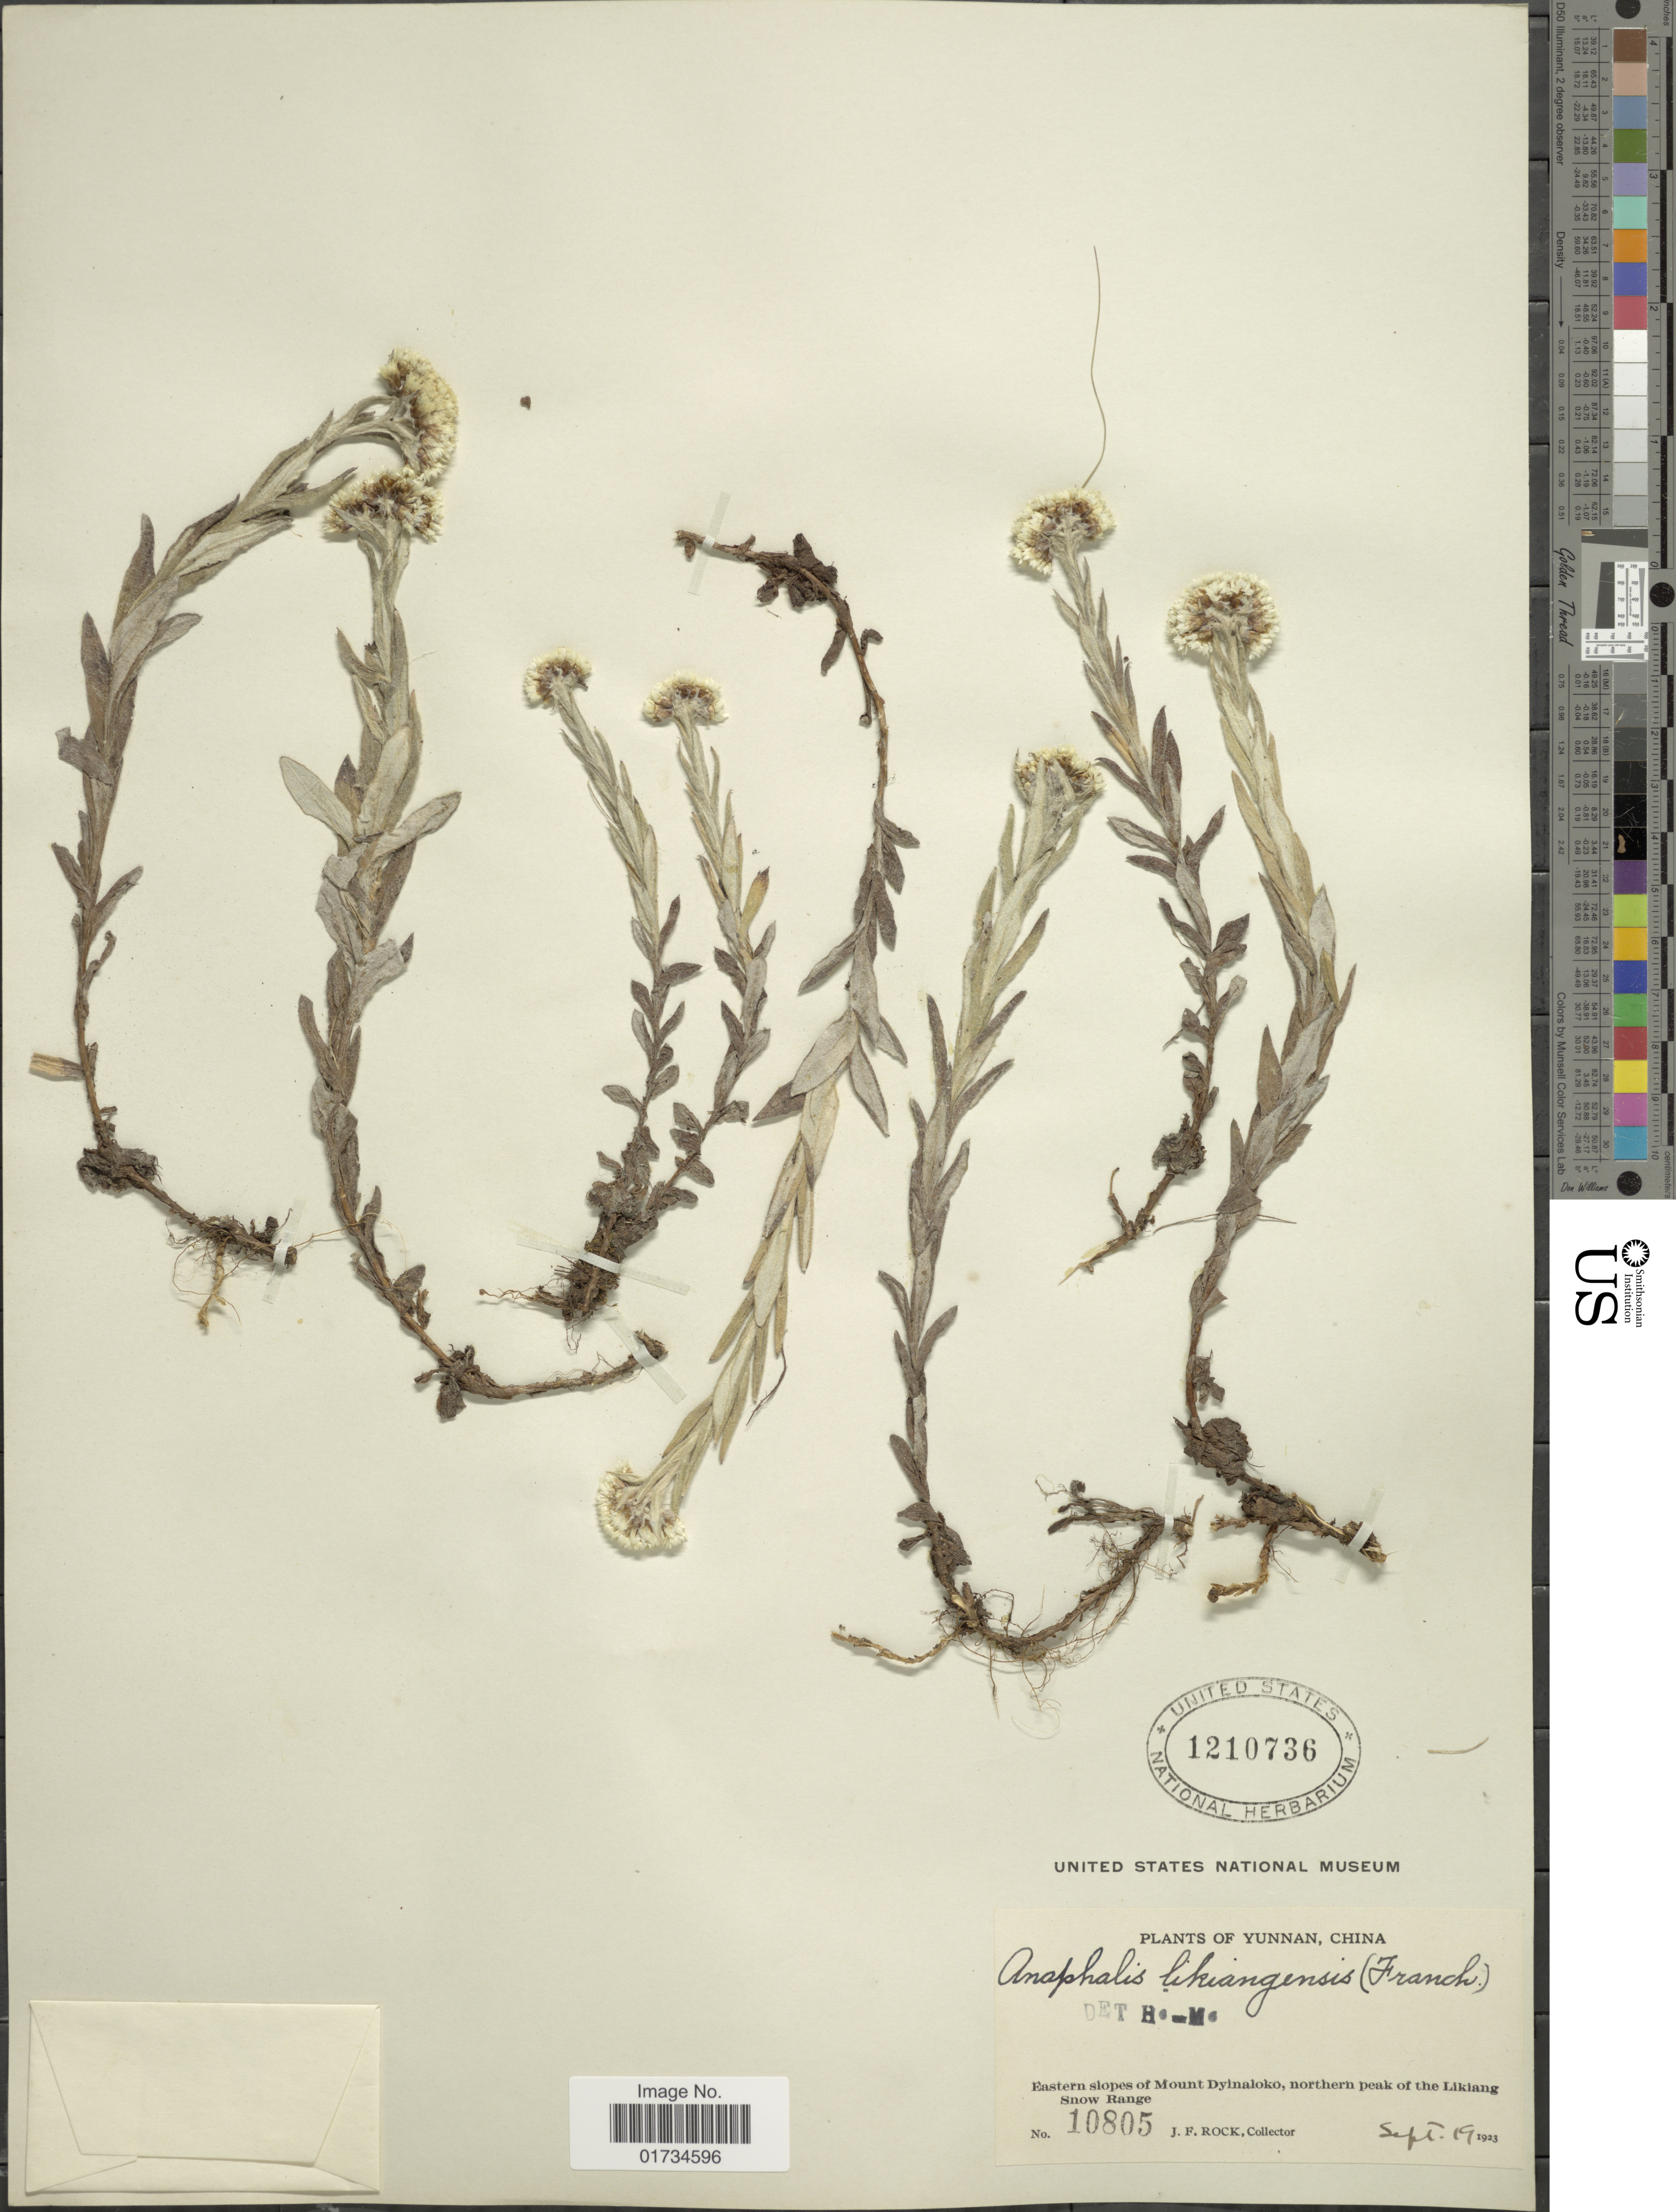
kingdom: Plantae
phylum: Tracheophyta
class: Magnoliopsida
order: Asterales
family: Asteraceae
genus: Anaphalis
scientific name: Anaphalis likiangensis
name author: (Franch.) Y. Ling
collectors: J. Rock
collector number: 10805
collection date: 1923-09-19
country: China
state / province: Yunnan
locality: Yunnan, China.Eastern slopes of Mount Dyinaloko, northern peak of Likiang Snow Range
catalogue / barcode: US 1210736